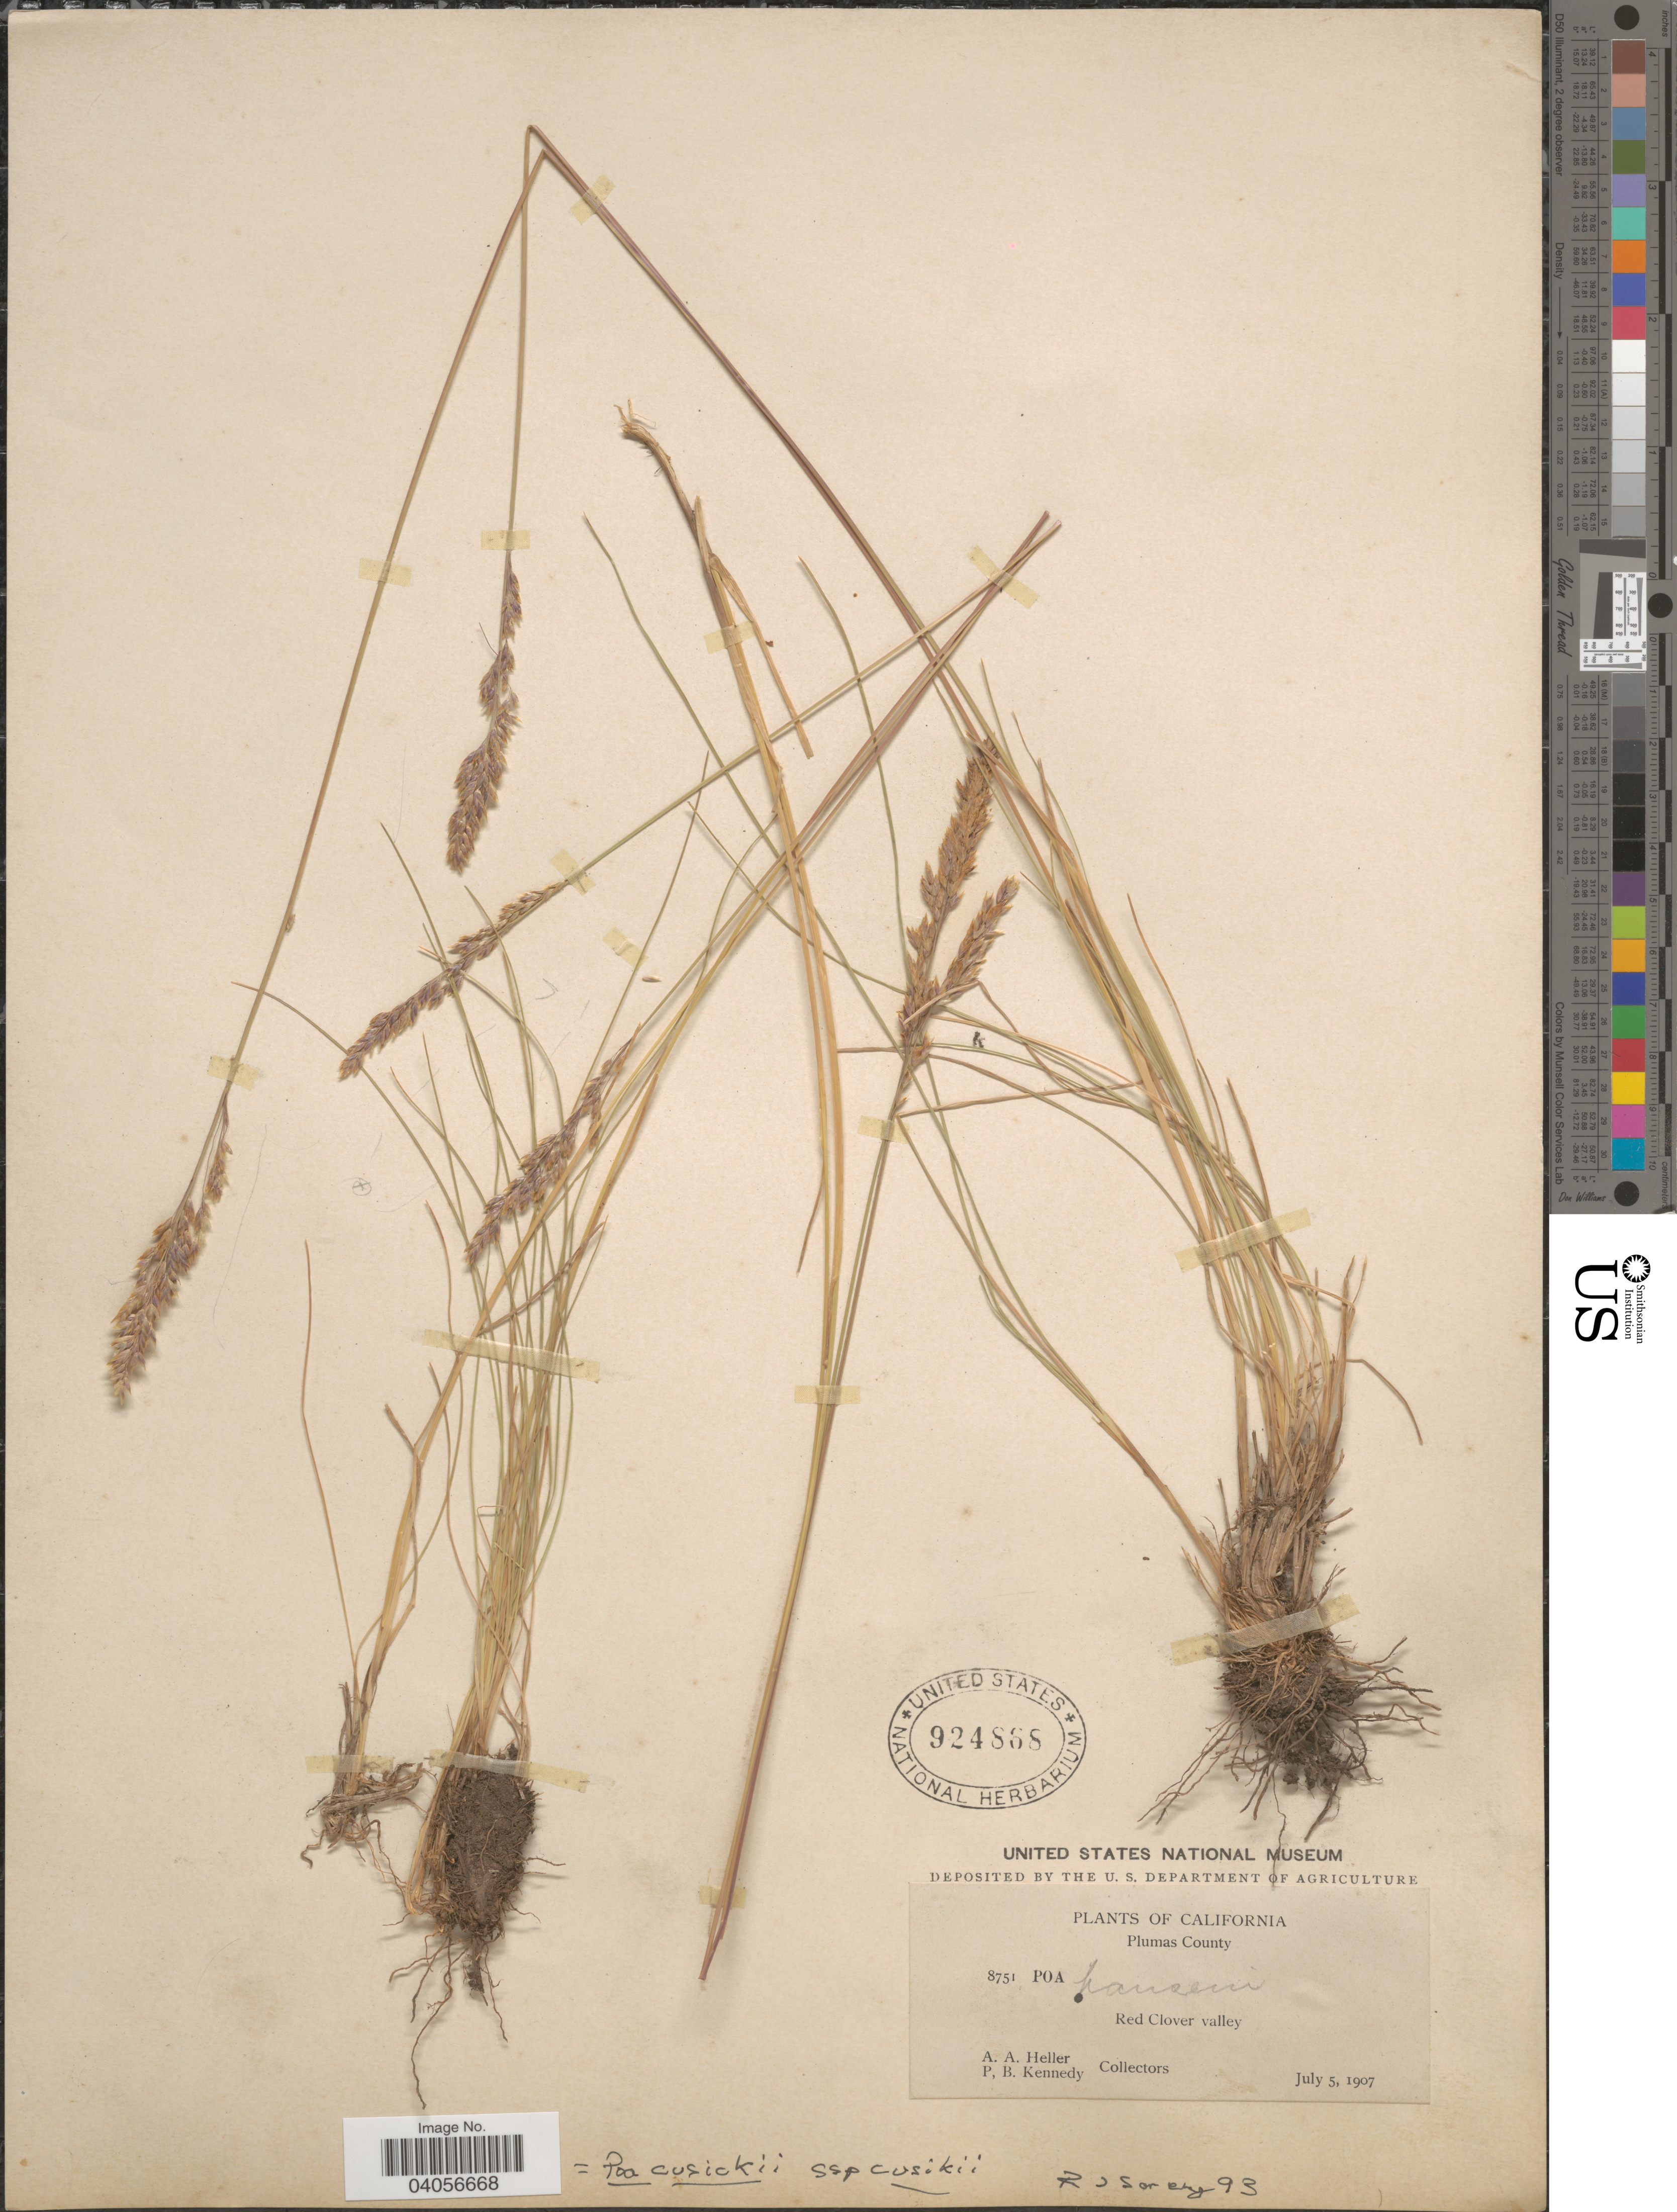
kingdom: Plantae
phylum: Tracheophyta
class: Liliopsida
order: Poales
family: Poaceae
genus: Poa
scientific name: Poa cusickii subsp. cusickii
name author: Vasey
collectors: A. A. Heller & P. B. Kennedy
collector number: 8751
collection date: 1907-07-05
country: United States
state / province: California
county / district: Plumas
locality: Plumas County. Red Clover valley.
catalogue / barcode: US 924868